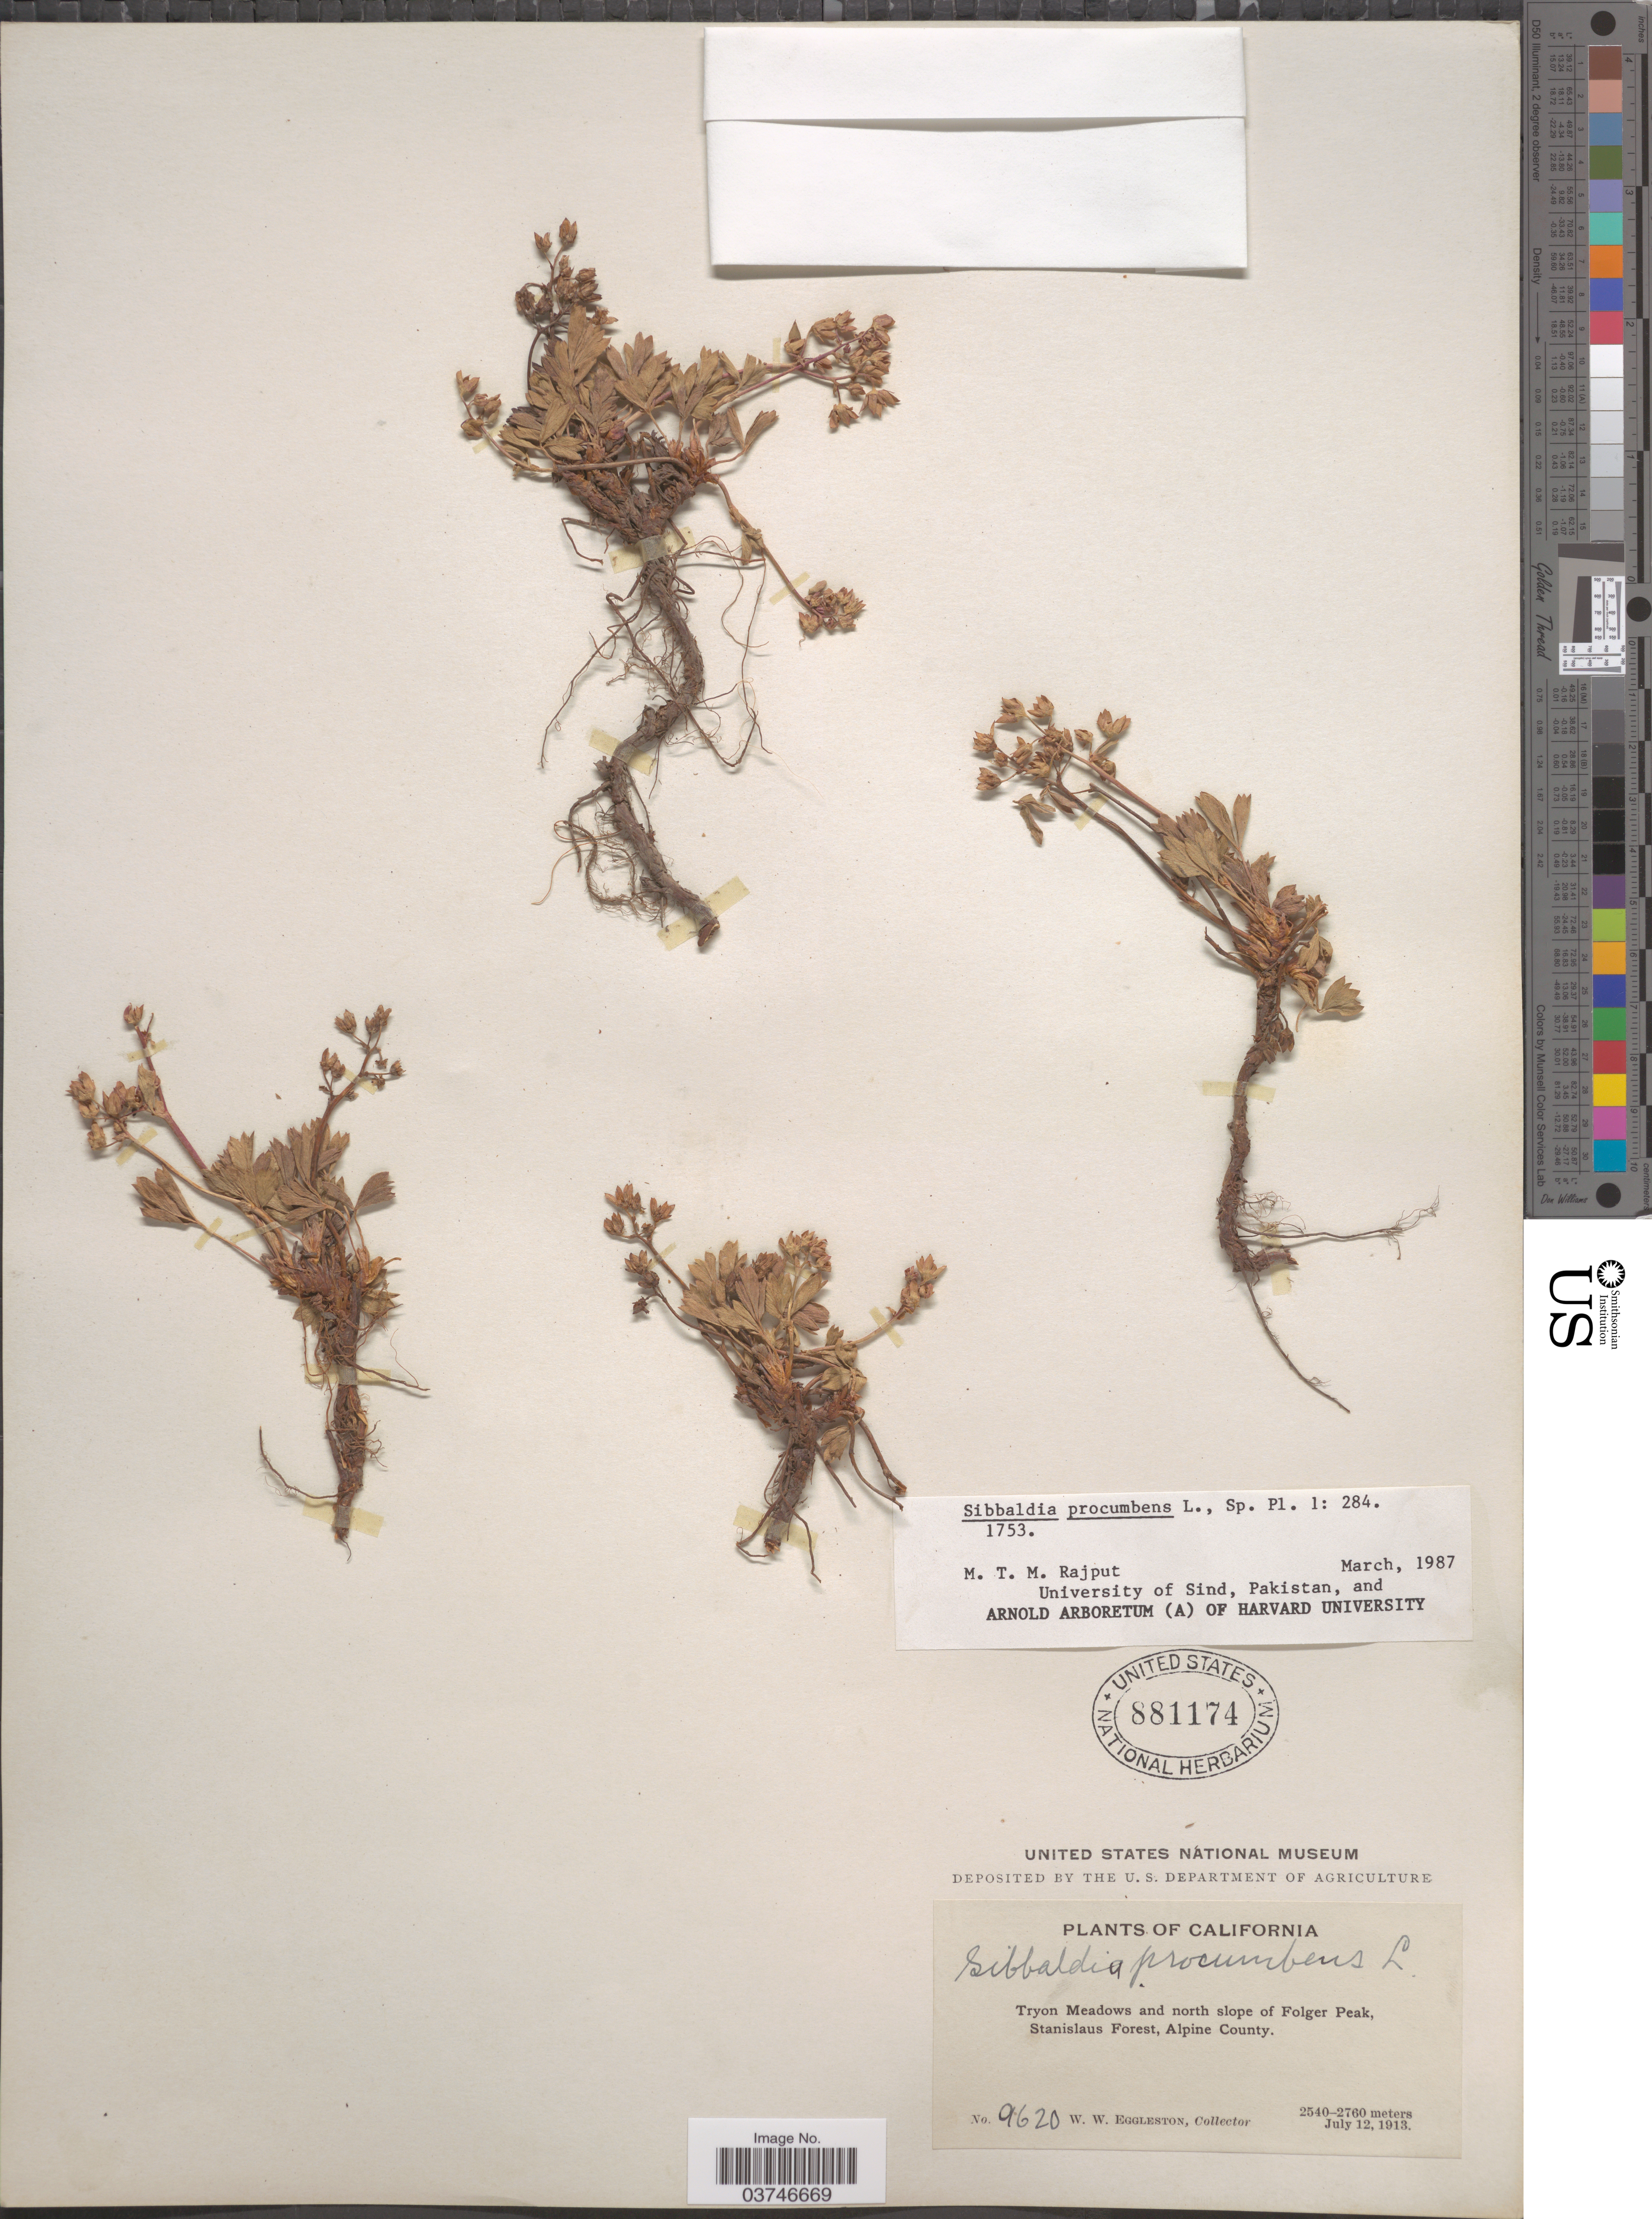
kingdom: Plantae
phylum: Tracheophyta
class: Magnoliopsida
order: Rosales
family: Rosaceae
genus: Sibbaldia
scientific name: Sibbaldia procumbens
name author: L.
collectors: W. W. Eggleston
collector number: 9620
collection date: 1913-07-12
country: United States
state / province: California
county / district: Alpine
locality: Tryon Meadows and north slope of Folger Peak, Stanislaus Forest, Alpine County.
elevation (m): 2540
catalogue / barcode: US 881174